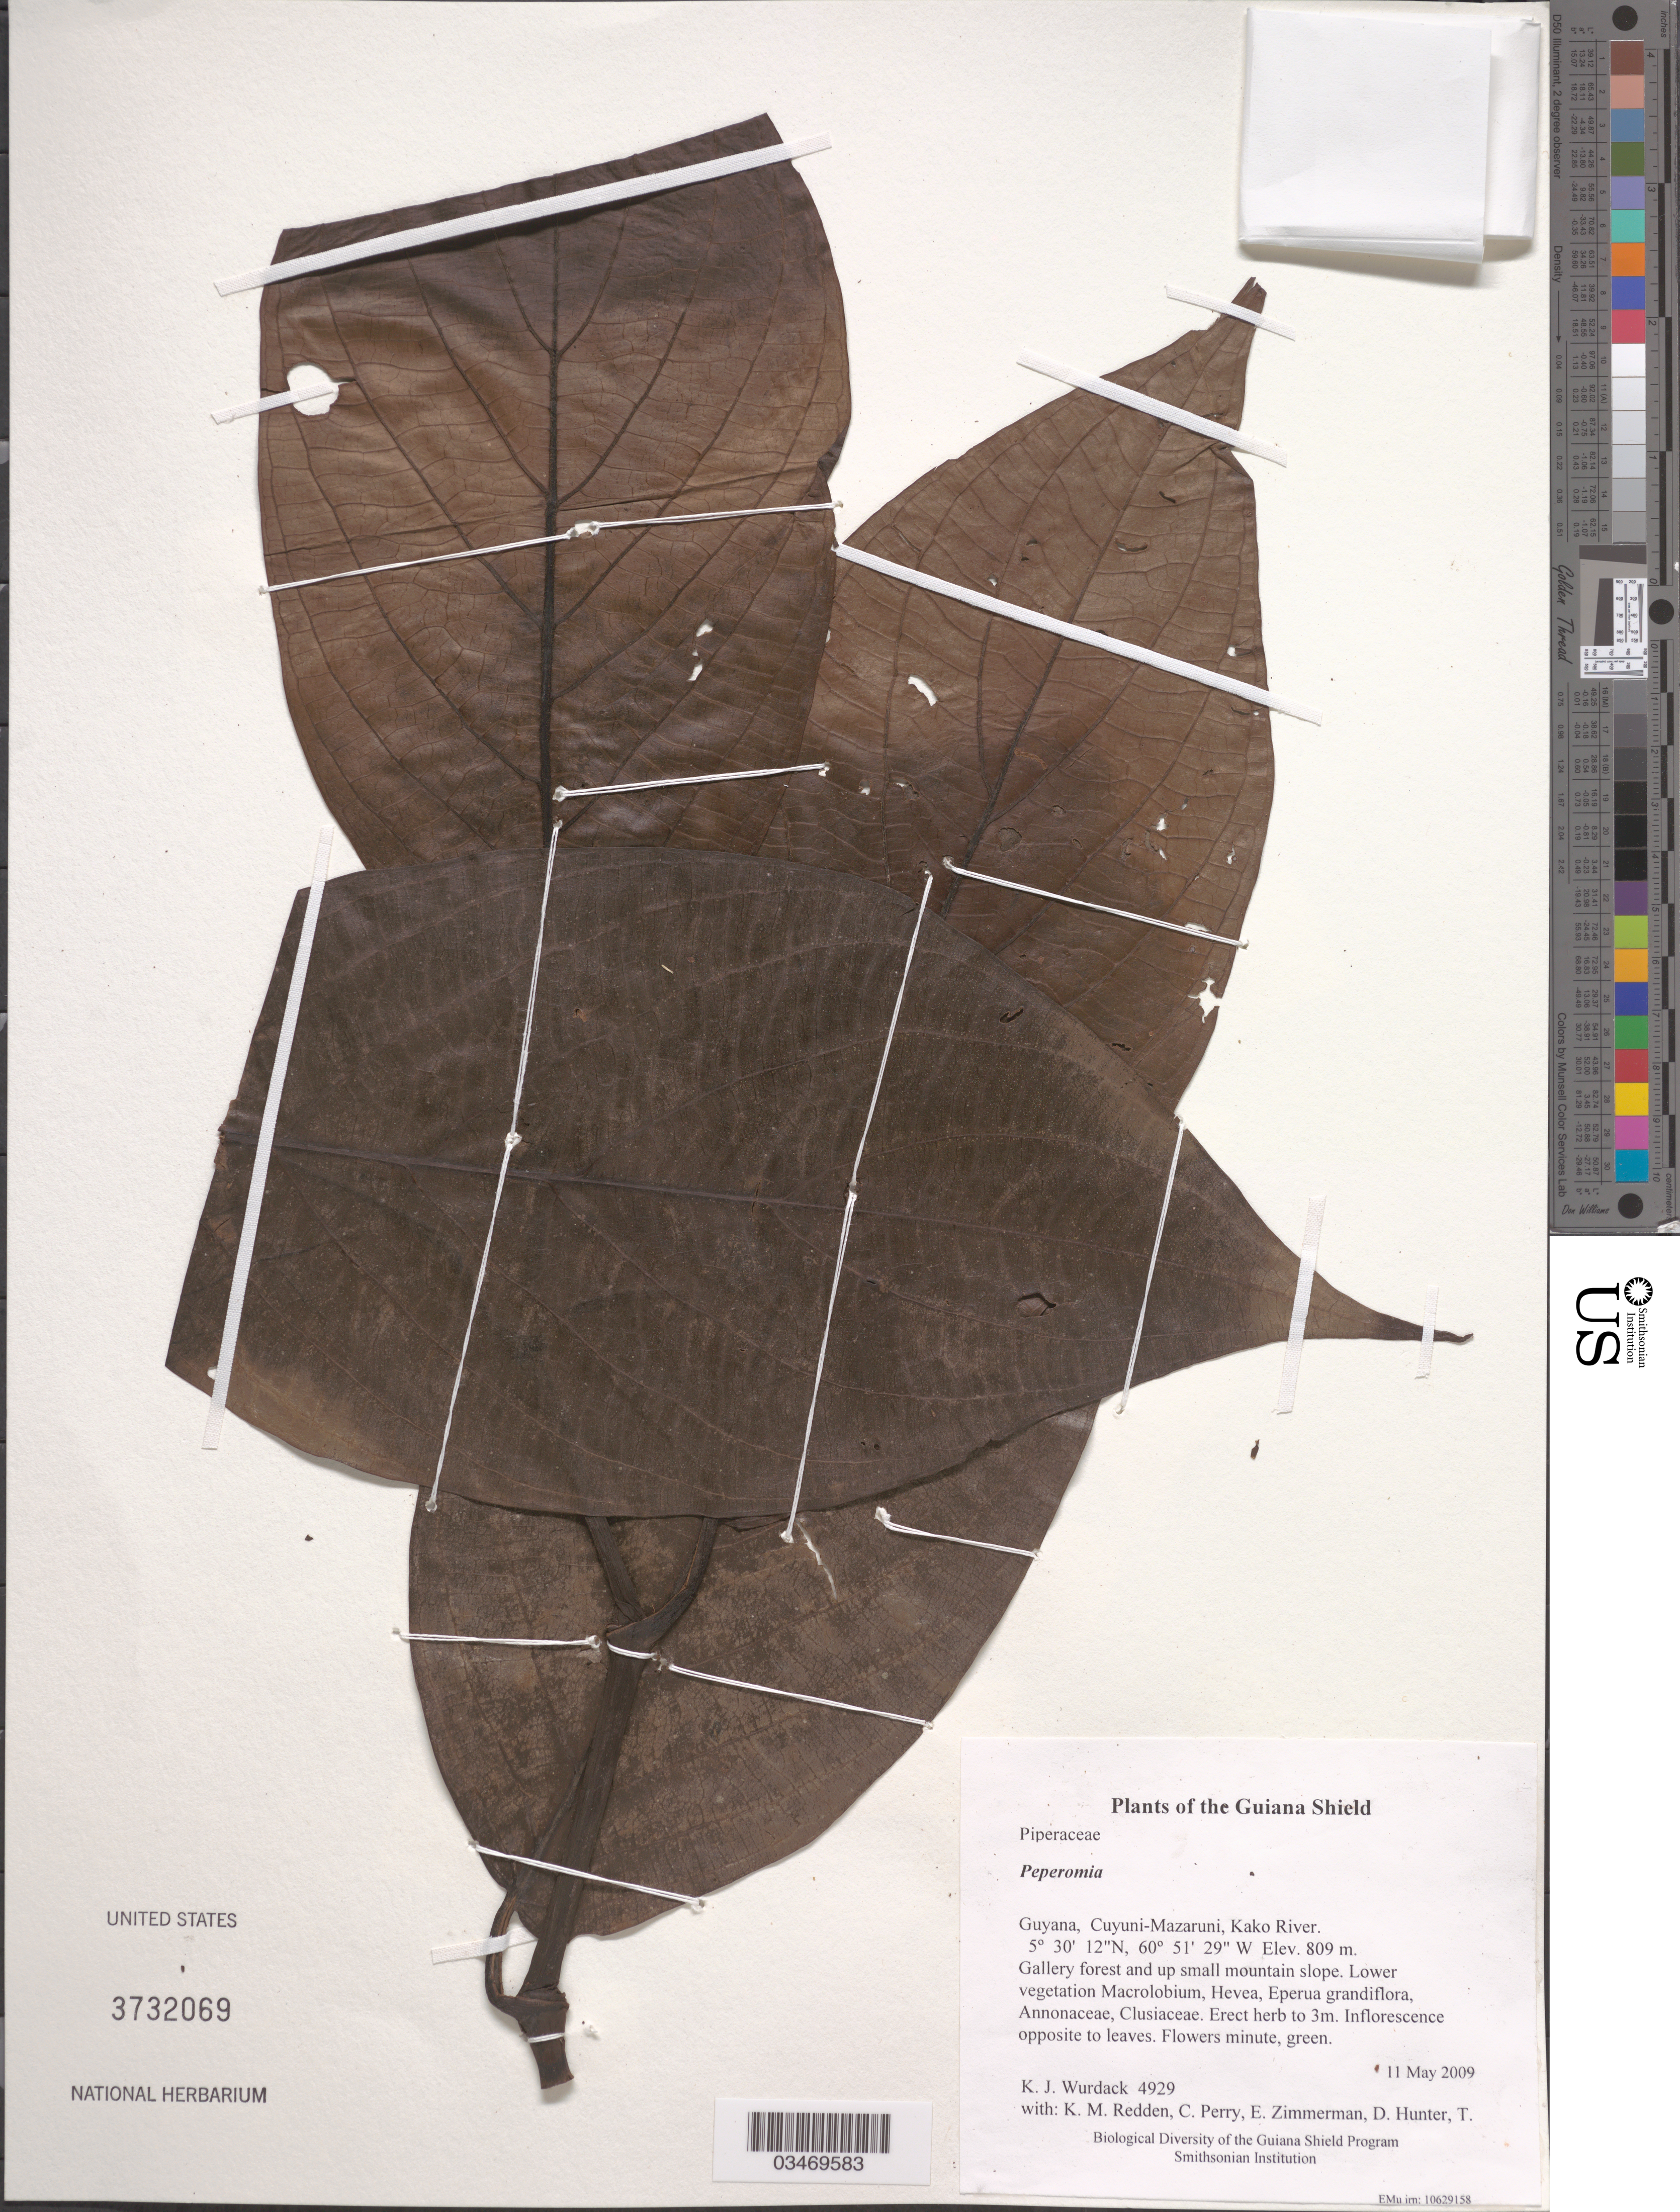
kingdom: Plantae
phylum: Tracheophyta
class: Magnoliopsida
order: Piperales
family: Piperaceae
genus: Piper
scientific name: Piper sp.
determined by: Jiménez, José Estaban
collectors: K. Wurdack, K. M. Redden, C. Perry, E. Zimmerman, D. Hunter, T. Hunter & V. Roland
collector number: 4929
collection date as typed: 11 May 2009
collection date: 2009-05-11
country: Guyana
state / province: Cuyuni-Mazaruni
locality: Kako River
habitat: Gallery forest and up small mountain slope. Lower vegetation Macrolobium, Hevea, Eperua grandiflora, Annonaceae, Clusiaceae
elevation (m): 809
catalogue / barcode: US 3732069